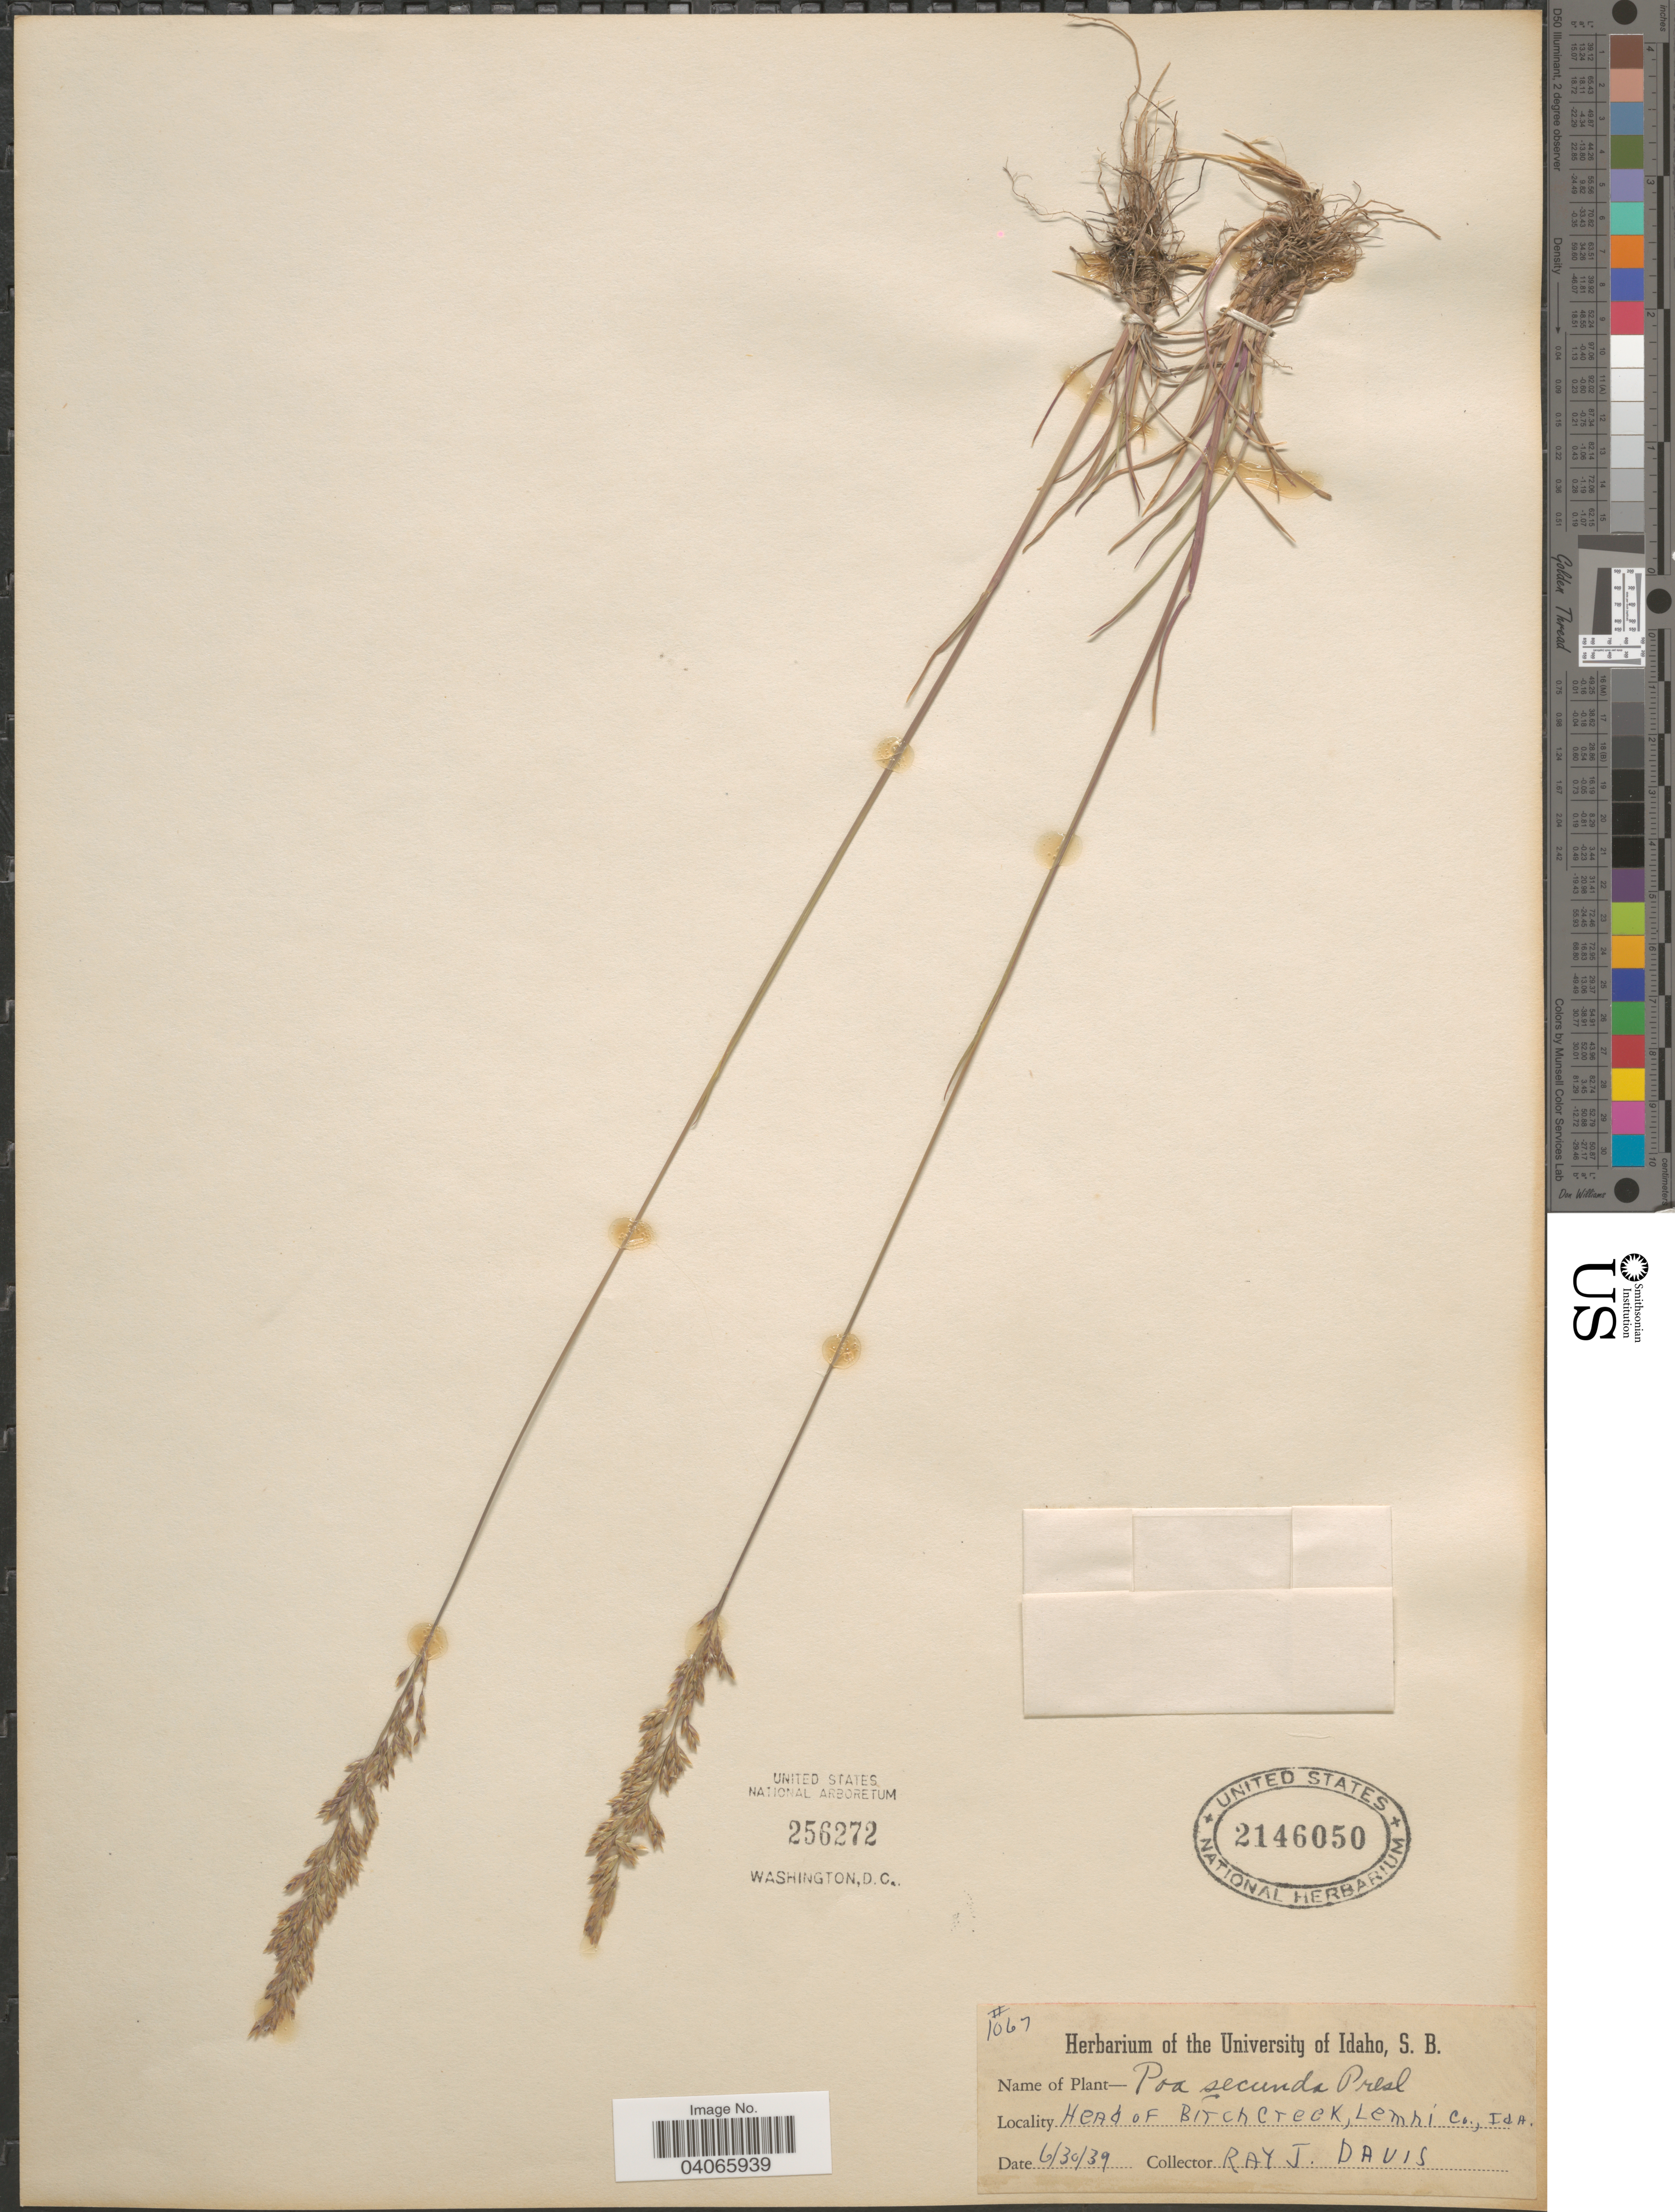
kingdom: Plantae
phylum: Tracheophyta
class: Liliopsida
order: Poales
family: Poaceae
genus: Poa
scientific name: Poa secunda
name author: J. Presl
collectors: R. Davis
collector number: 1067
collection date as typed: Transcribed d/m/y: 30/6/39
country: United States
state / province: Idaho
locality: Head of Birch Creek, Lemhi Co.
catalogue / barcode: US 2146050